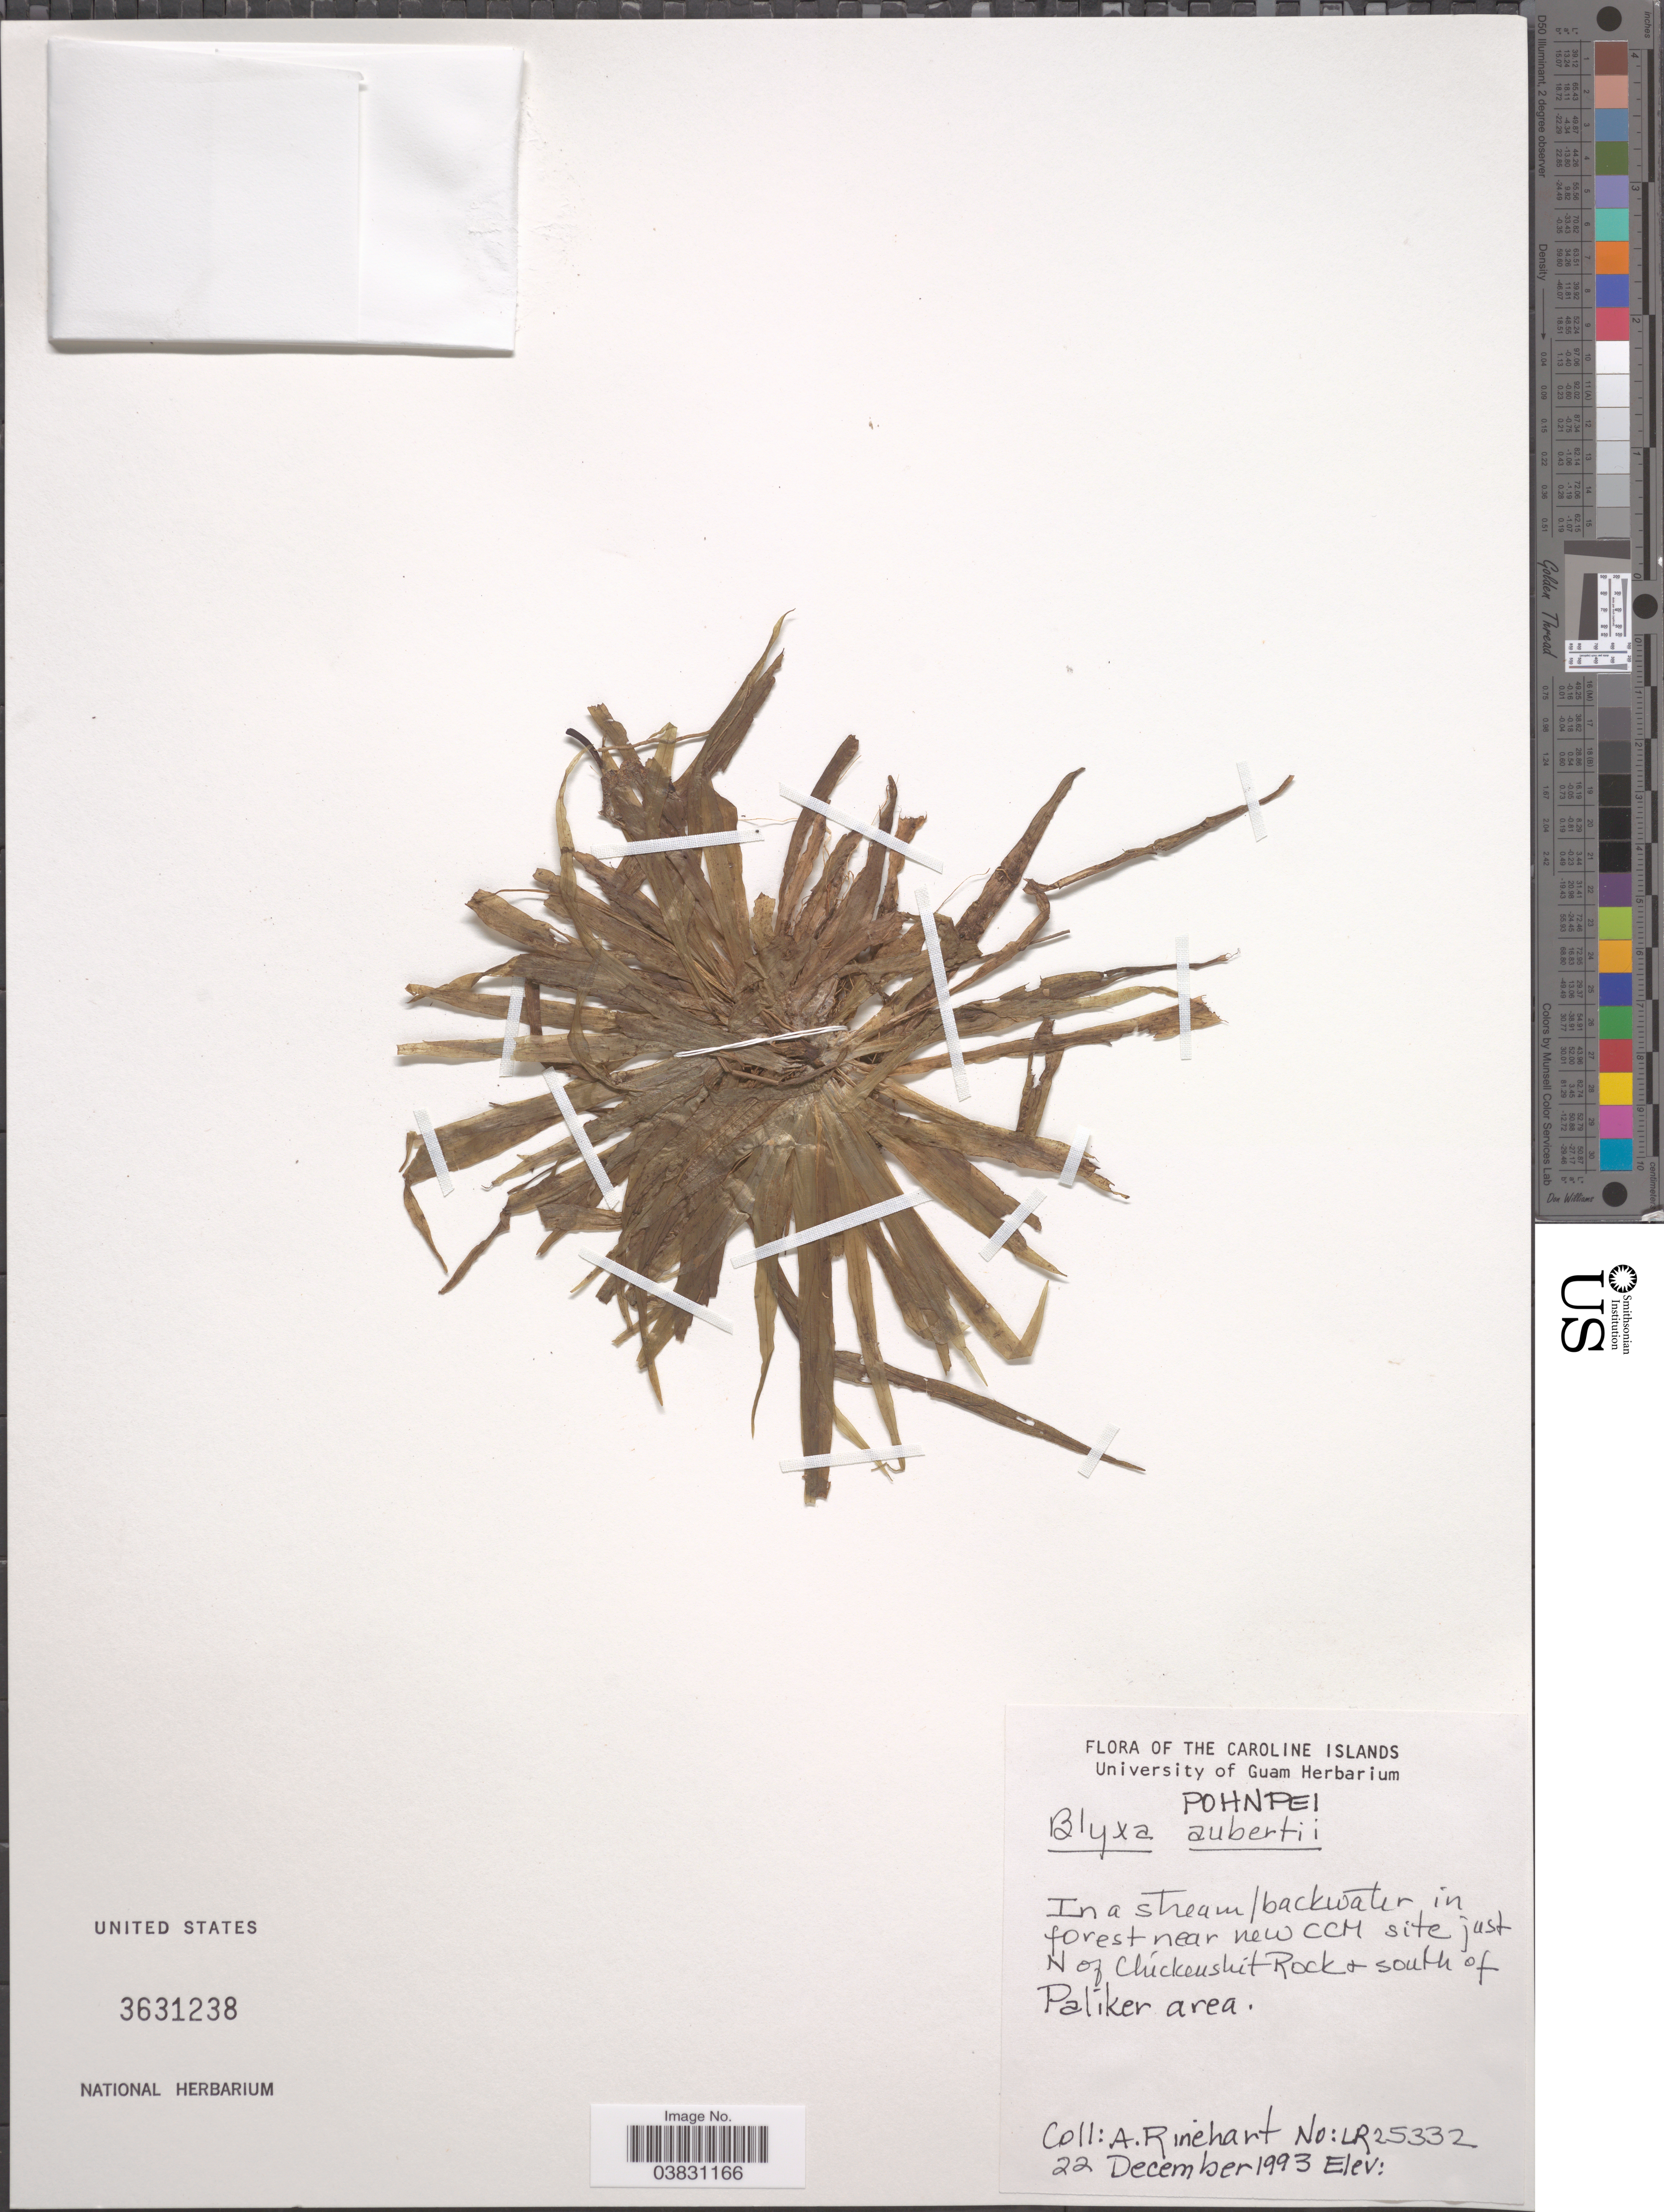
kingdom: Plantae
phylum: Tracheophyta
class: Liliopsida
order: Alismatales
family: Hydrocharitaceae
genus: Hydrocharis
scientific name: Hydrocharis dubia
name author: (Blume) Backer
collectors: A. Rinehart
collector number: LR 25332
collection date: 1993-12-22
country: Micronesia, Federated States of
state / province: Pohnpei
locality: Caroline Islands. In a stream/backwater in forest near new CCM site just N of Chickenshit Rock + south of Paliker area.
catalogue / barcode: US 3631238